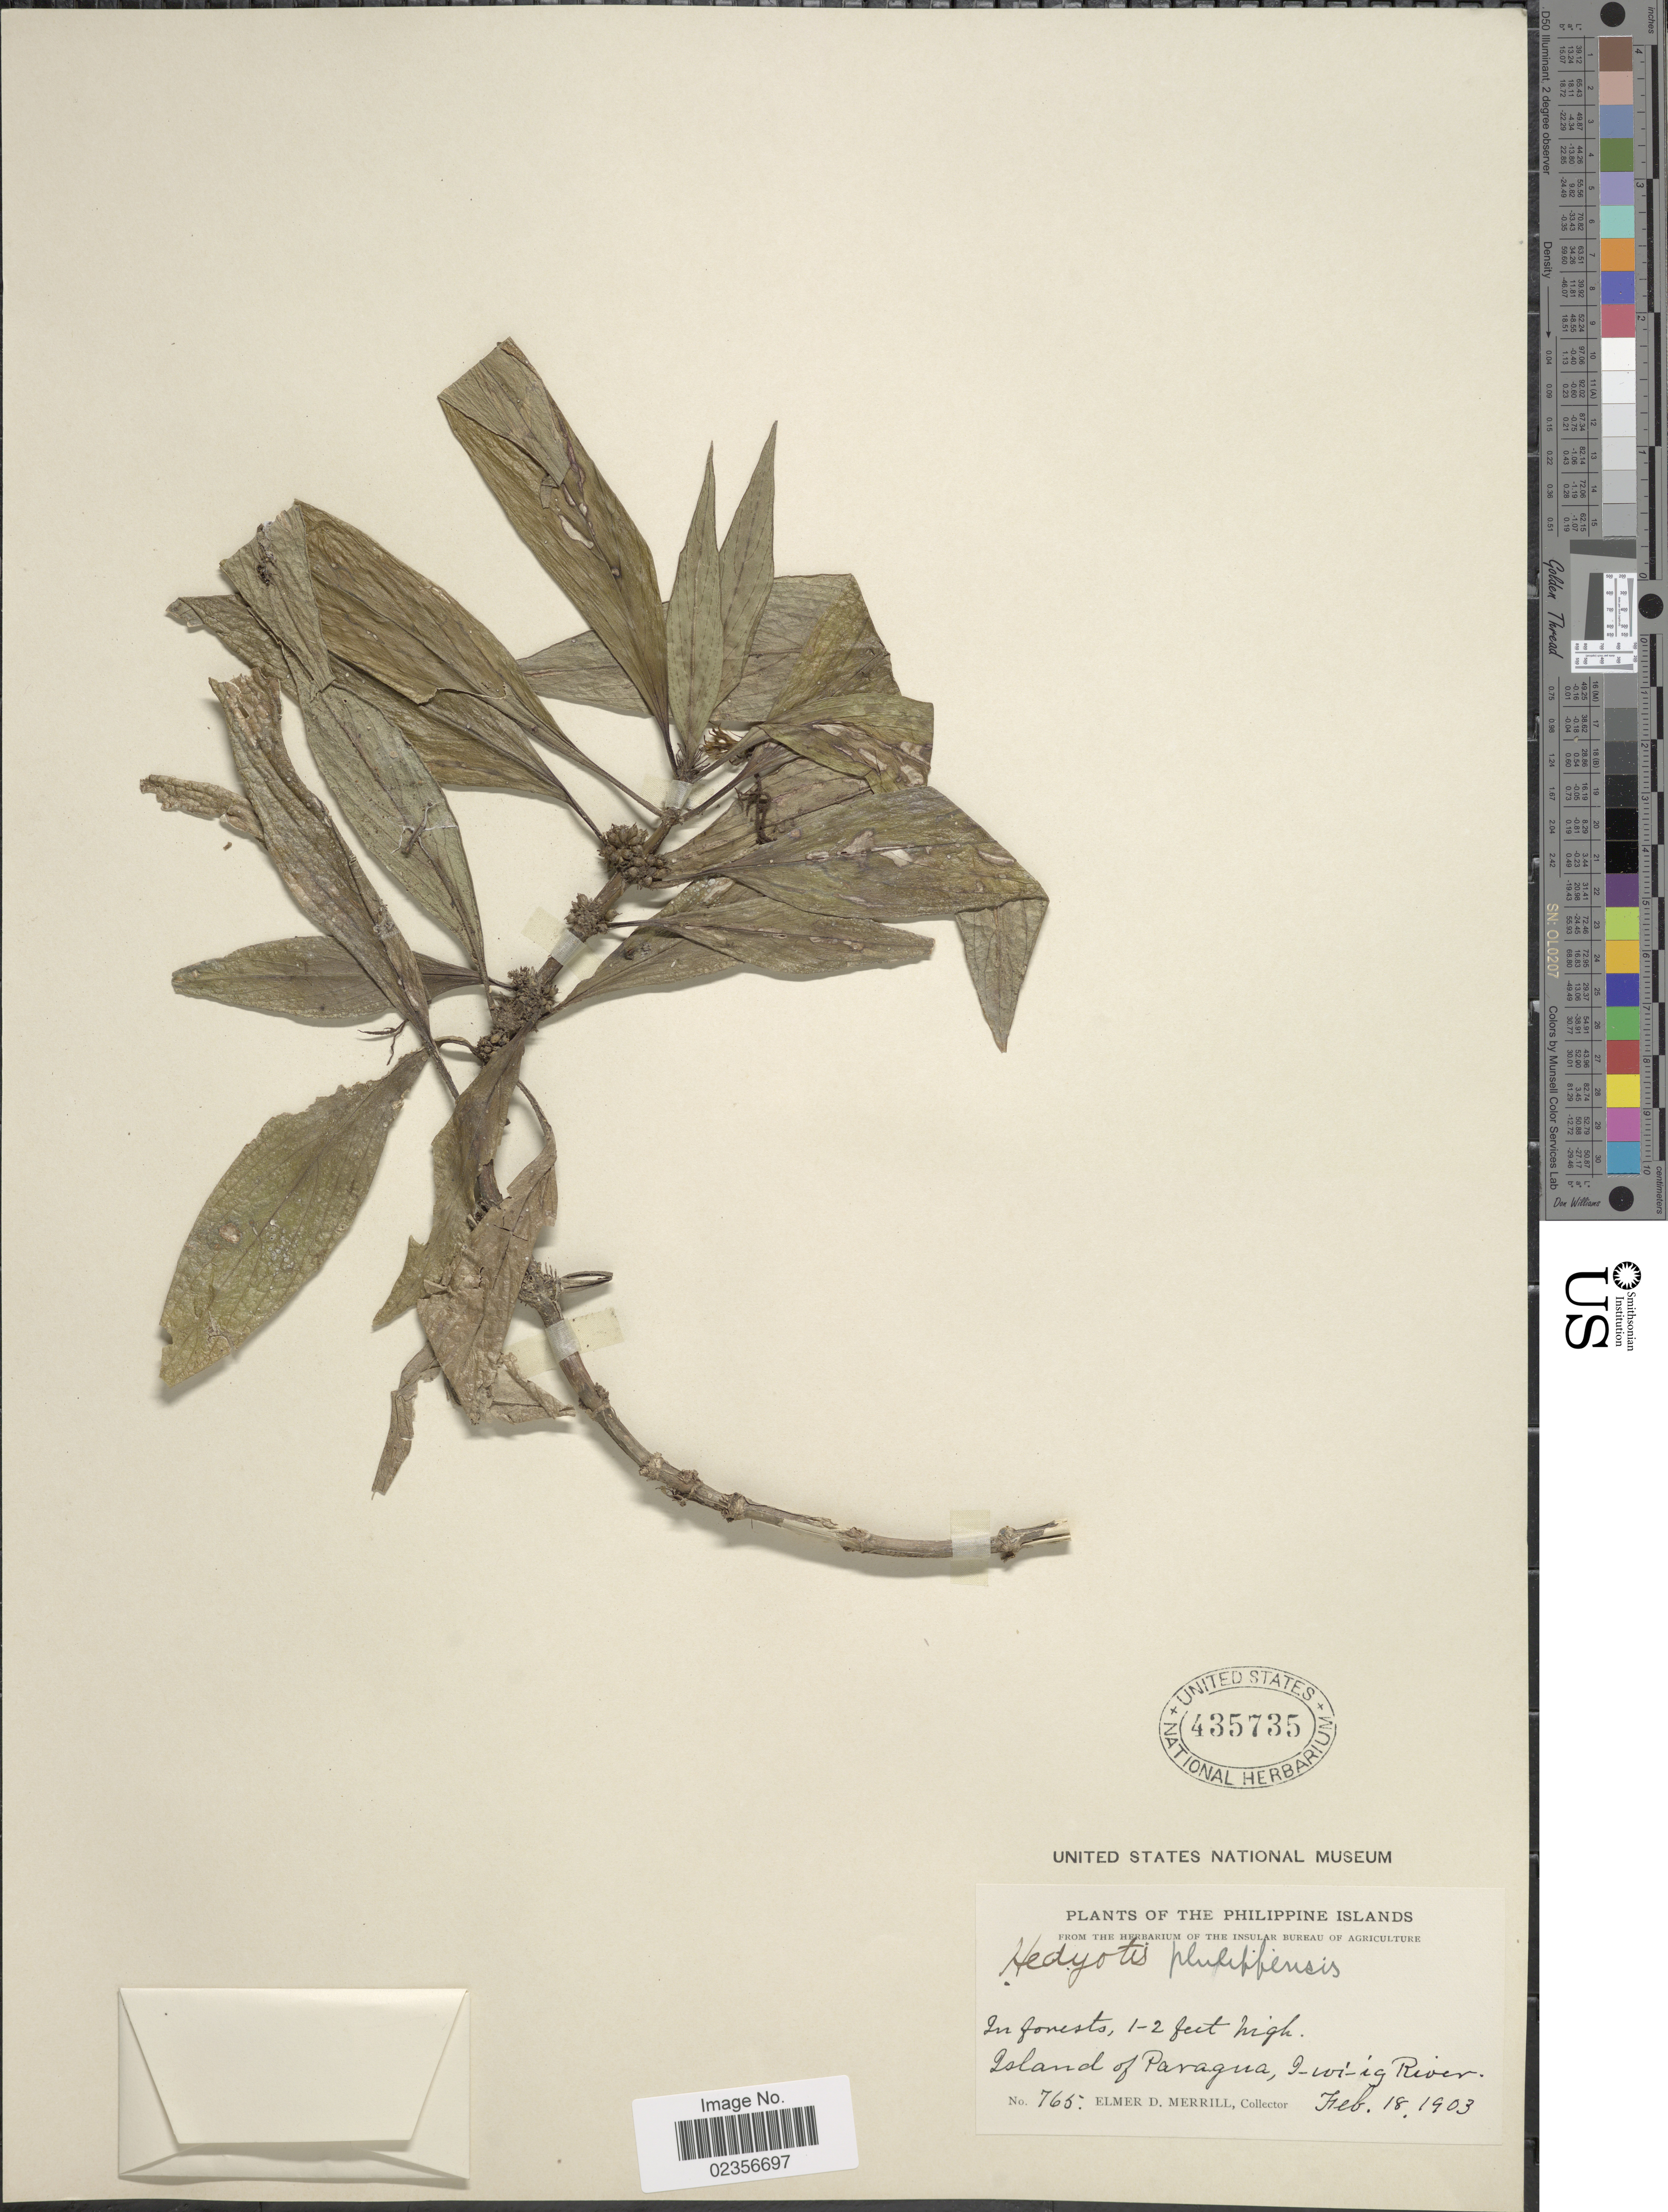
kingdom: Plantae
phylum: Tracheophyta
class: Magnoliopsida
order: Gentianales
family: Rubiaceae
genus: Hedyotis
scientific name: Hedyotis philippensis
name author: (Willd. ex Spreng.) Merr. ex C.B. Rob.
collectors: E. D. Merrill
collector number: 765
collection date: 1903-02-18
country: Philippines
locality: Island of Paragua, I-wi-ig River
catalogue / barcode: US 435735